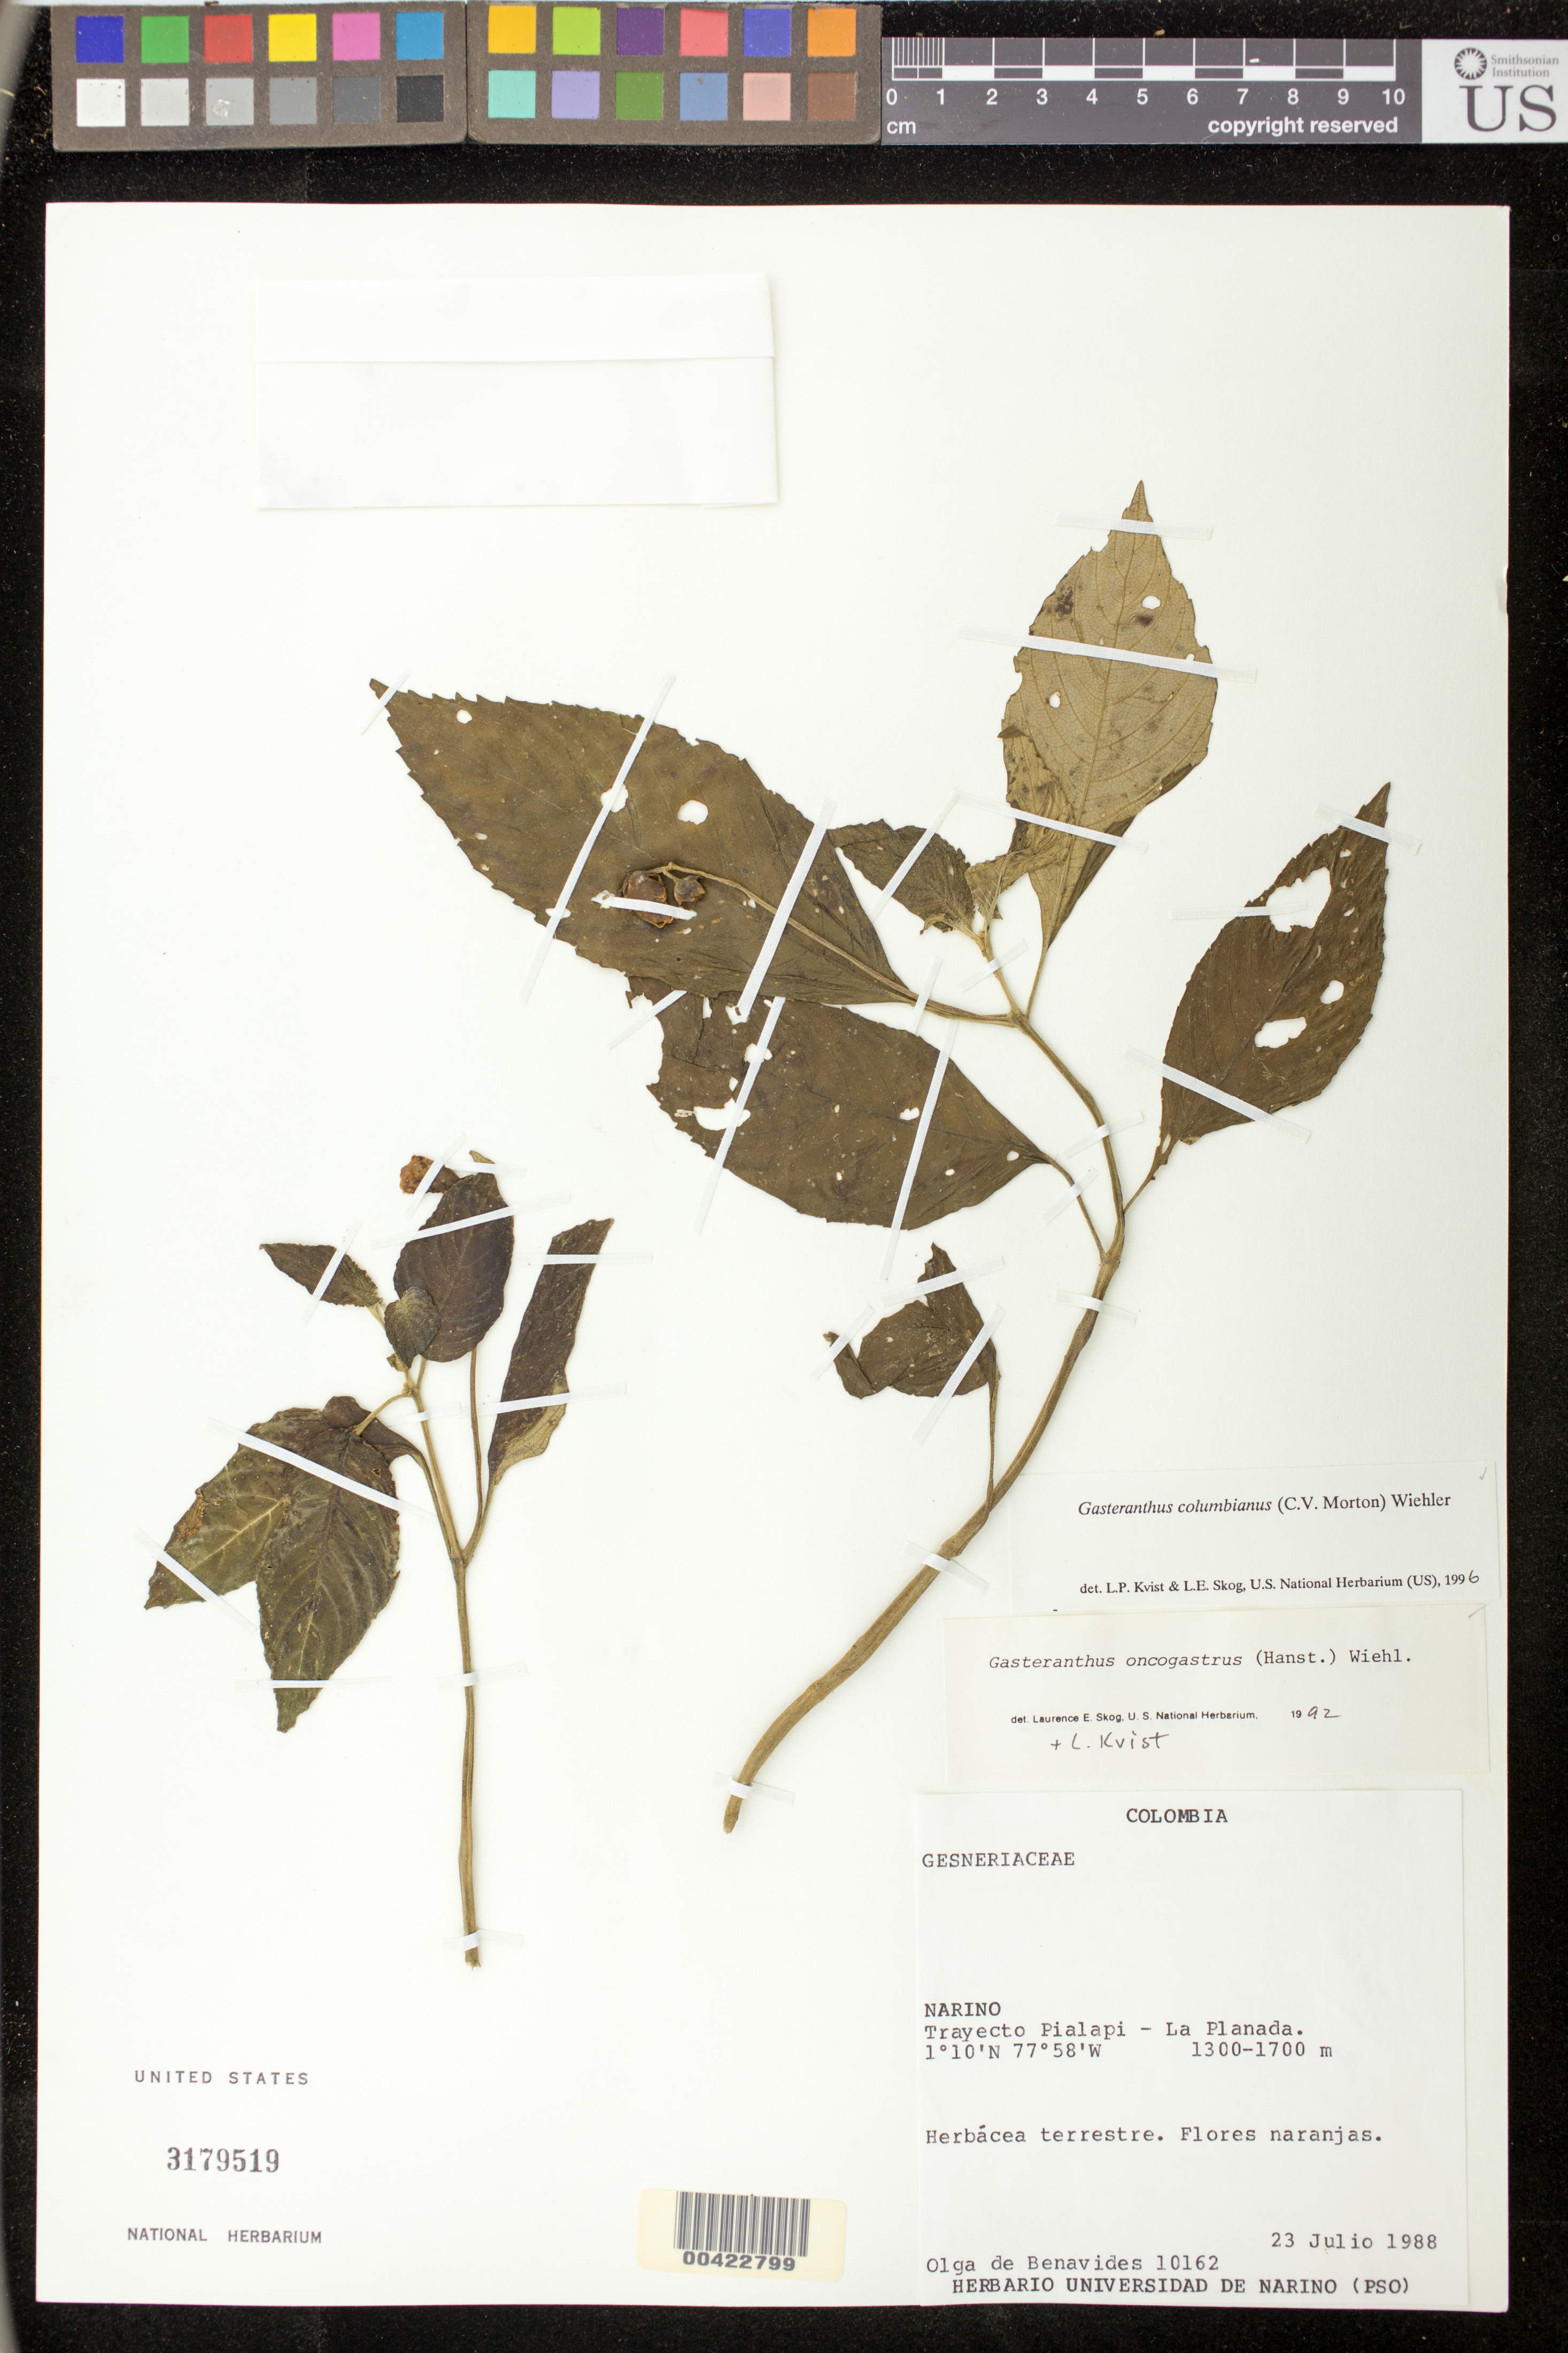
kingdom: Plantae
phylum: Tracheophyta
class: Magnoliopsida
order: Lamiales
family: Gesneriaceae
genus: Gasteranthus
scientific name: Gasteranthus columbianus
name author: (C.V. Morton) Wiehler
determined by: Skog, Laurence E.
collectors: Olga S. de Benavides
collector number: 10162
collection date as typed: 23 Jul 1988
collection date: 1988-07-23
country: Colombia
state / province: Nariño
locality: Trayecto Pialapi - La Planada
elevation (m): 1300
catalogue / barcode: US 3179519